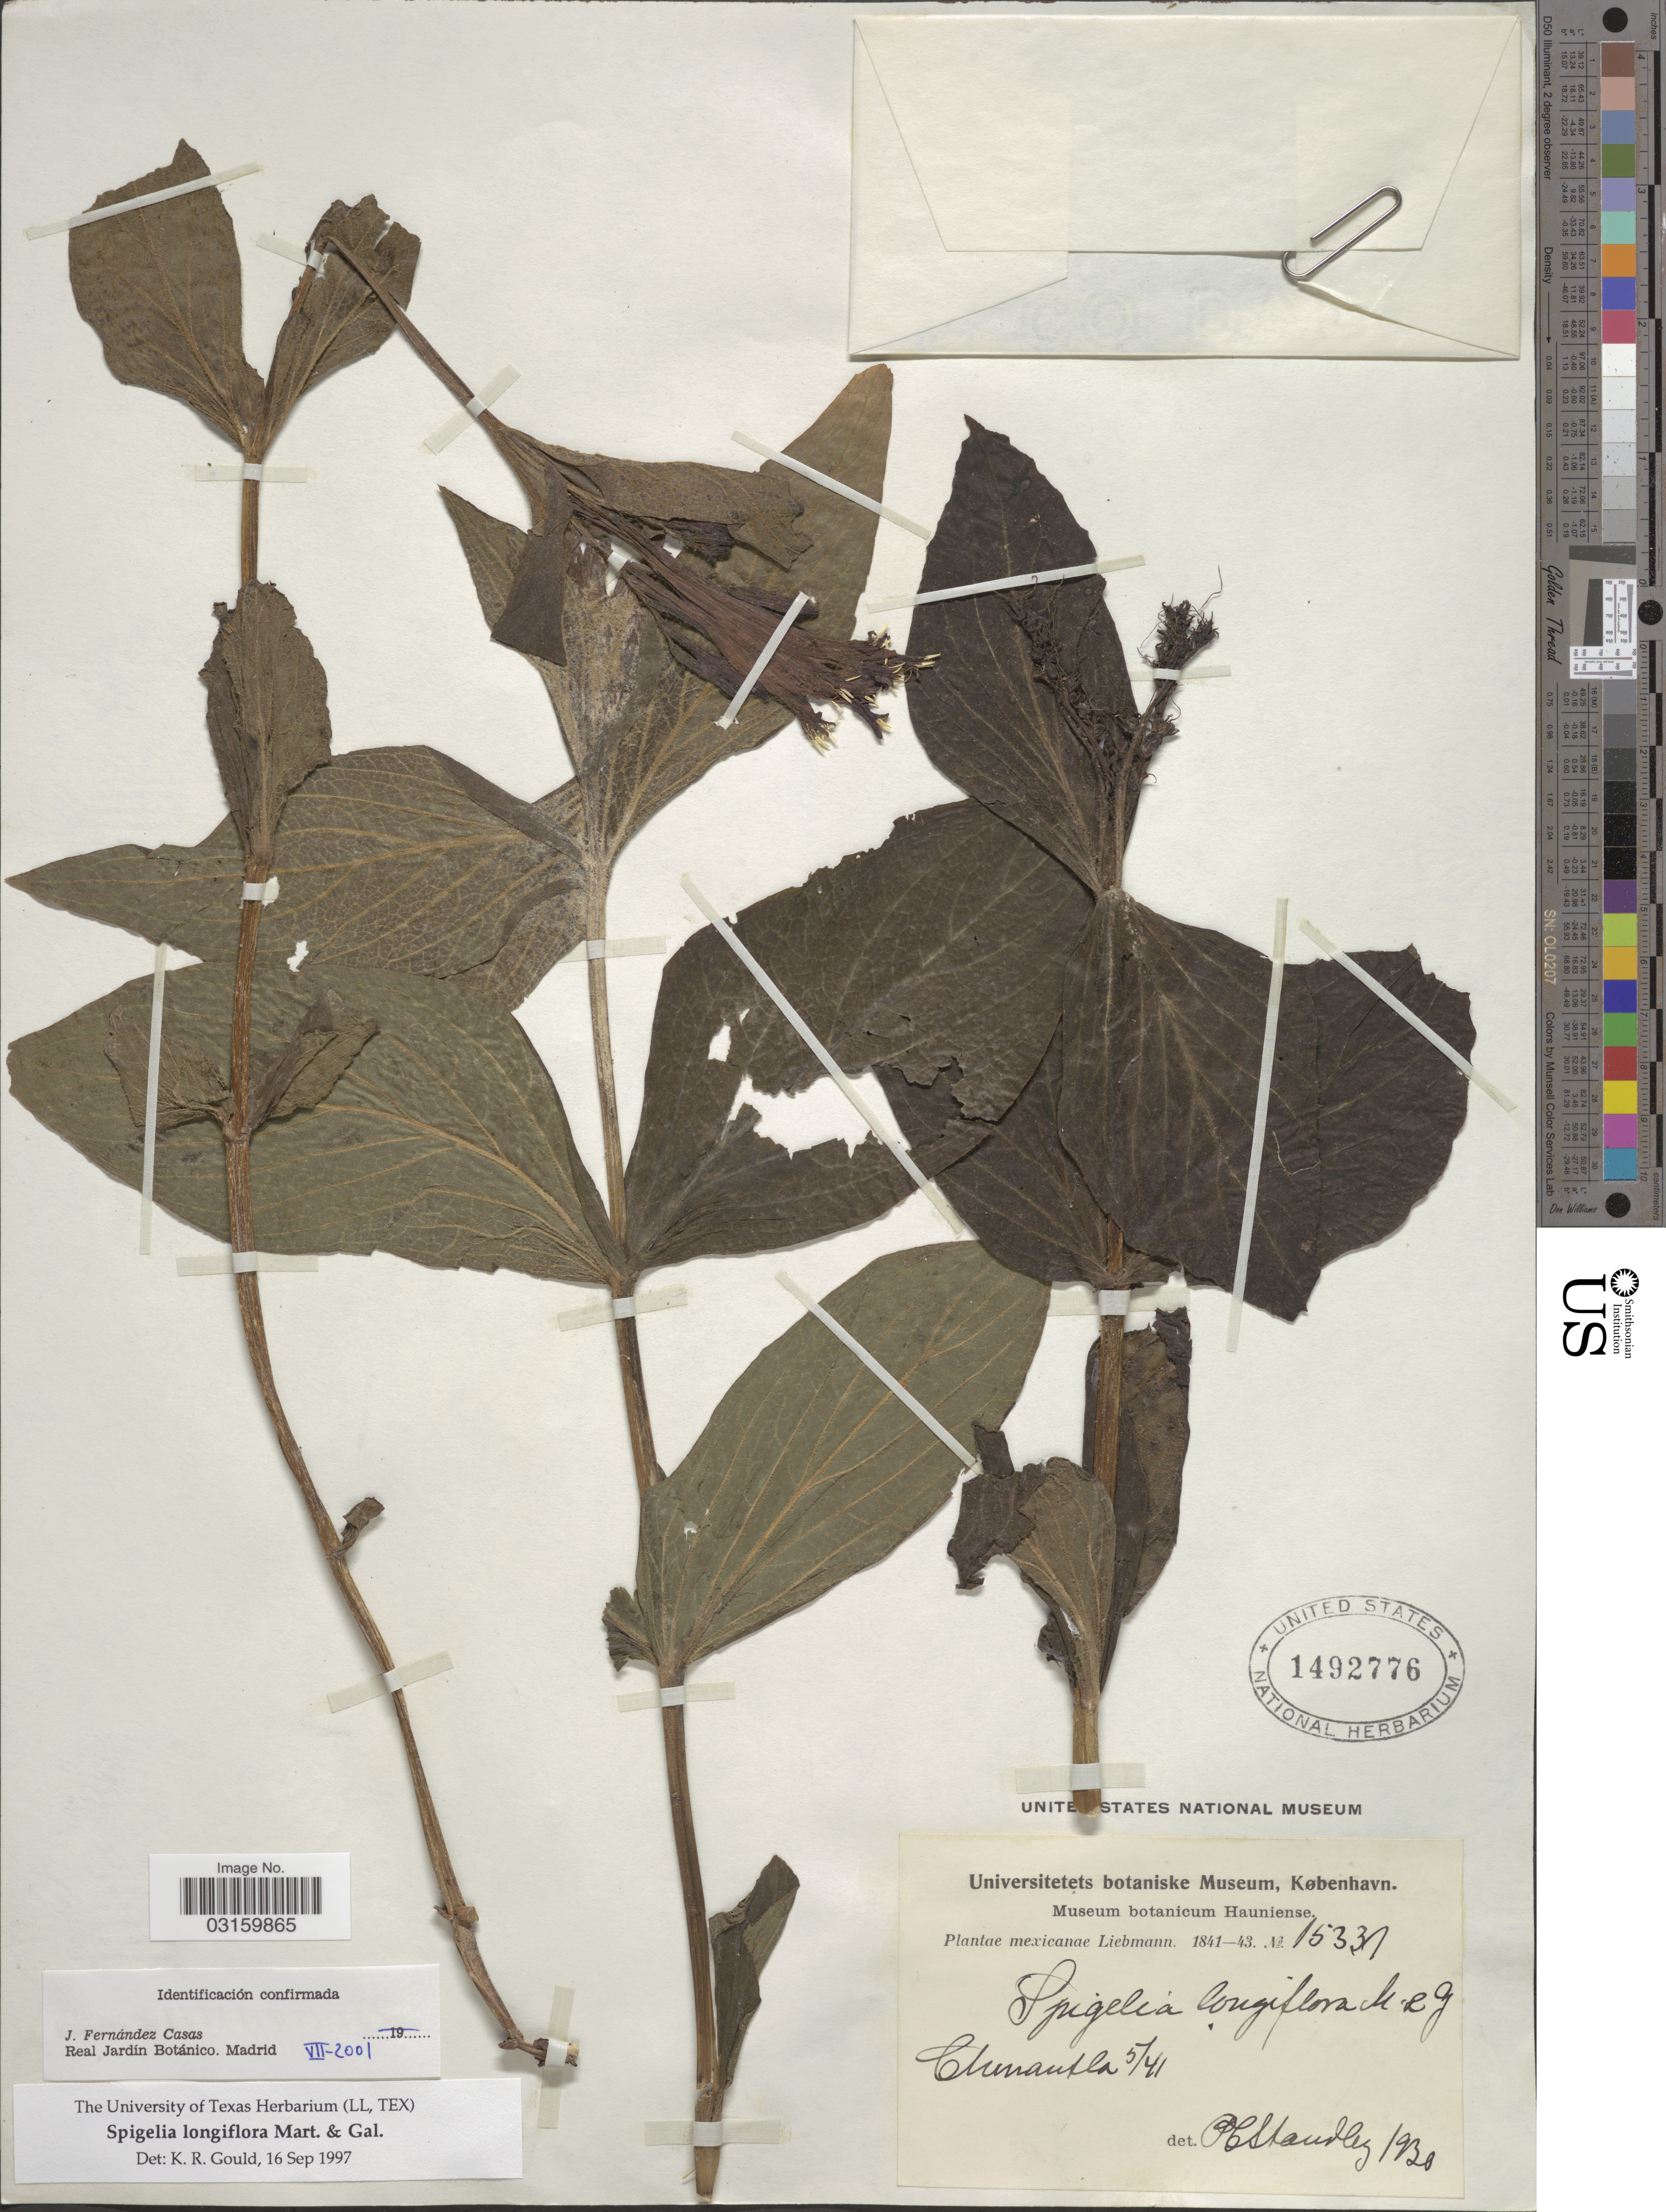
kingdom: Plantae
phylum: Tracheophyta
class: Magnoliopsida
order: Gentianales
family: Loganiaceae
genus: Spigelia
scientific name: Spigelia longiflora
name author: M. Martens & Galeotti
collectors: Liebmann, --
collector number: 15331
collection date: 1841-05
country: Mexico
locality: Chiautla.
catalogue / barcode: US 1492776